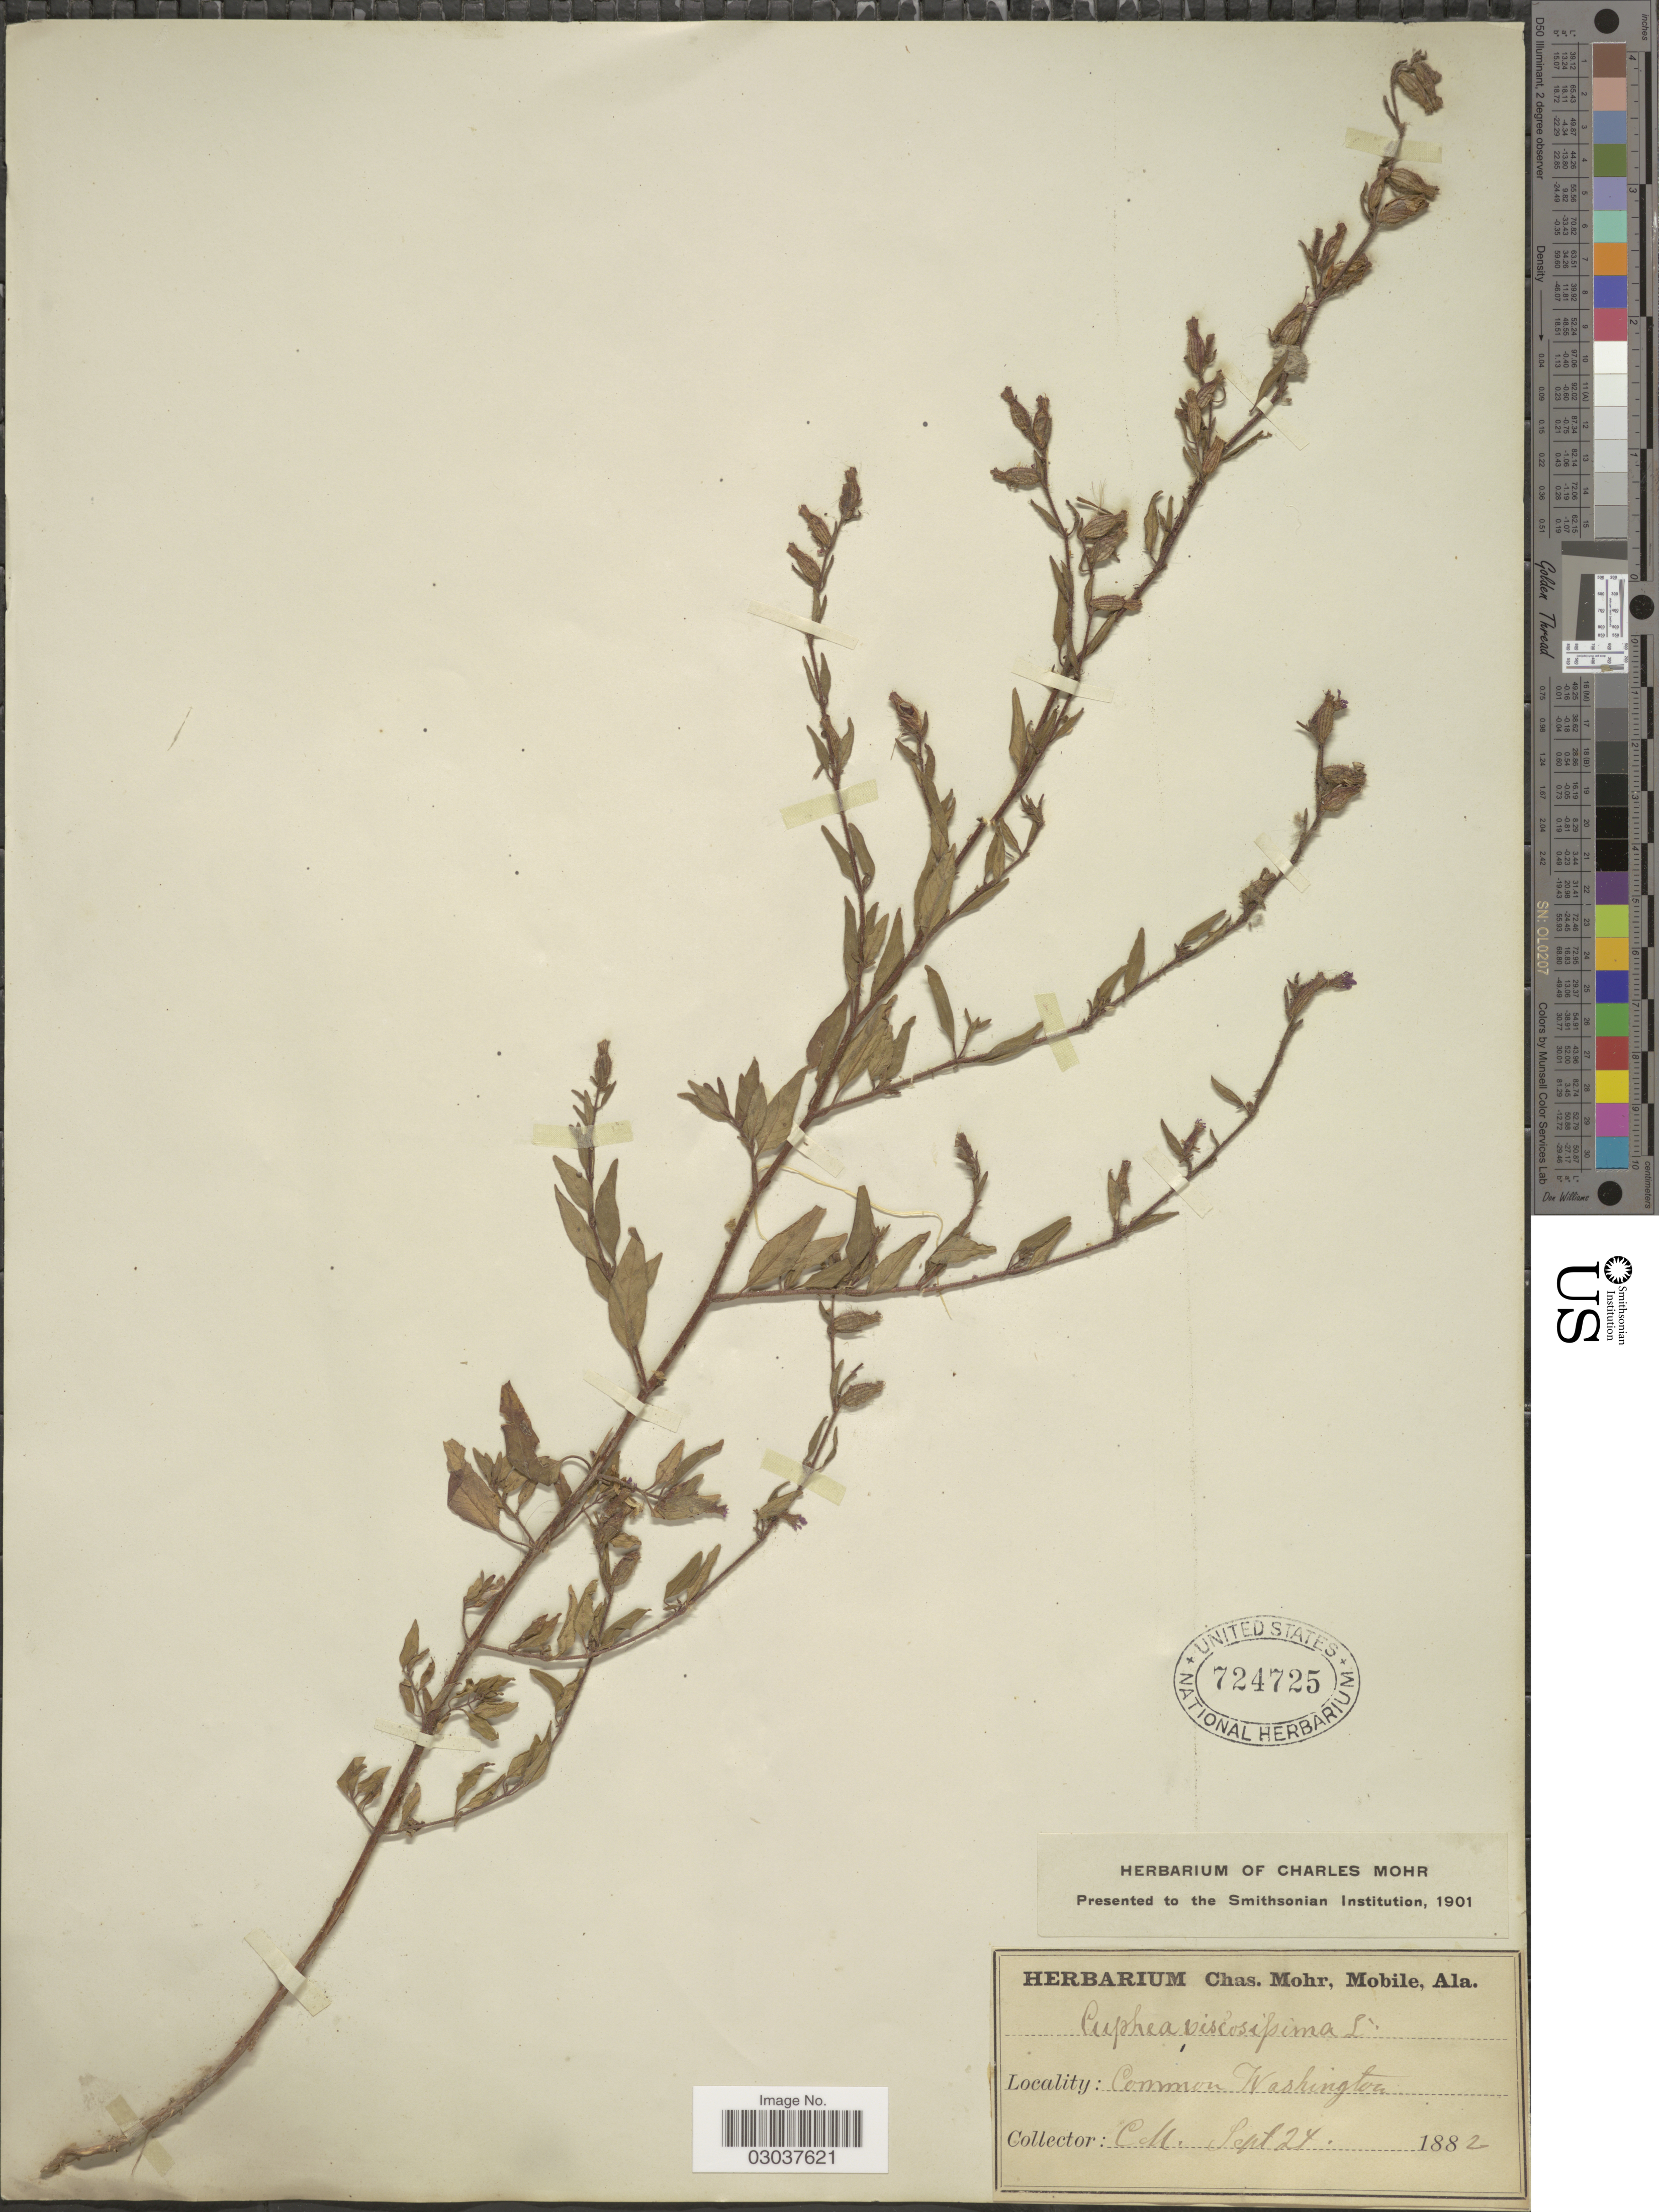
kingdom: Plantae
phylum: Tracheophyta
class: Magnoliopsida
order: Myrtales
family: Lythraceae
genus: Cuphea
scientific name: Cuphea petiolata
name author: Pohl ex Koehne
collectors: Mohr, C. T. (herbarium)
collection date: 1882-09-24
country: United States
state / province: Washington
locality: Common Washington.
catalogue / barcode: US 724725